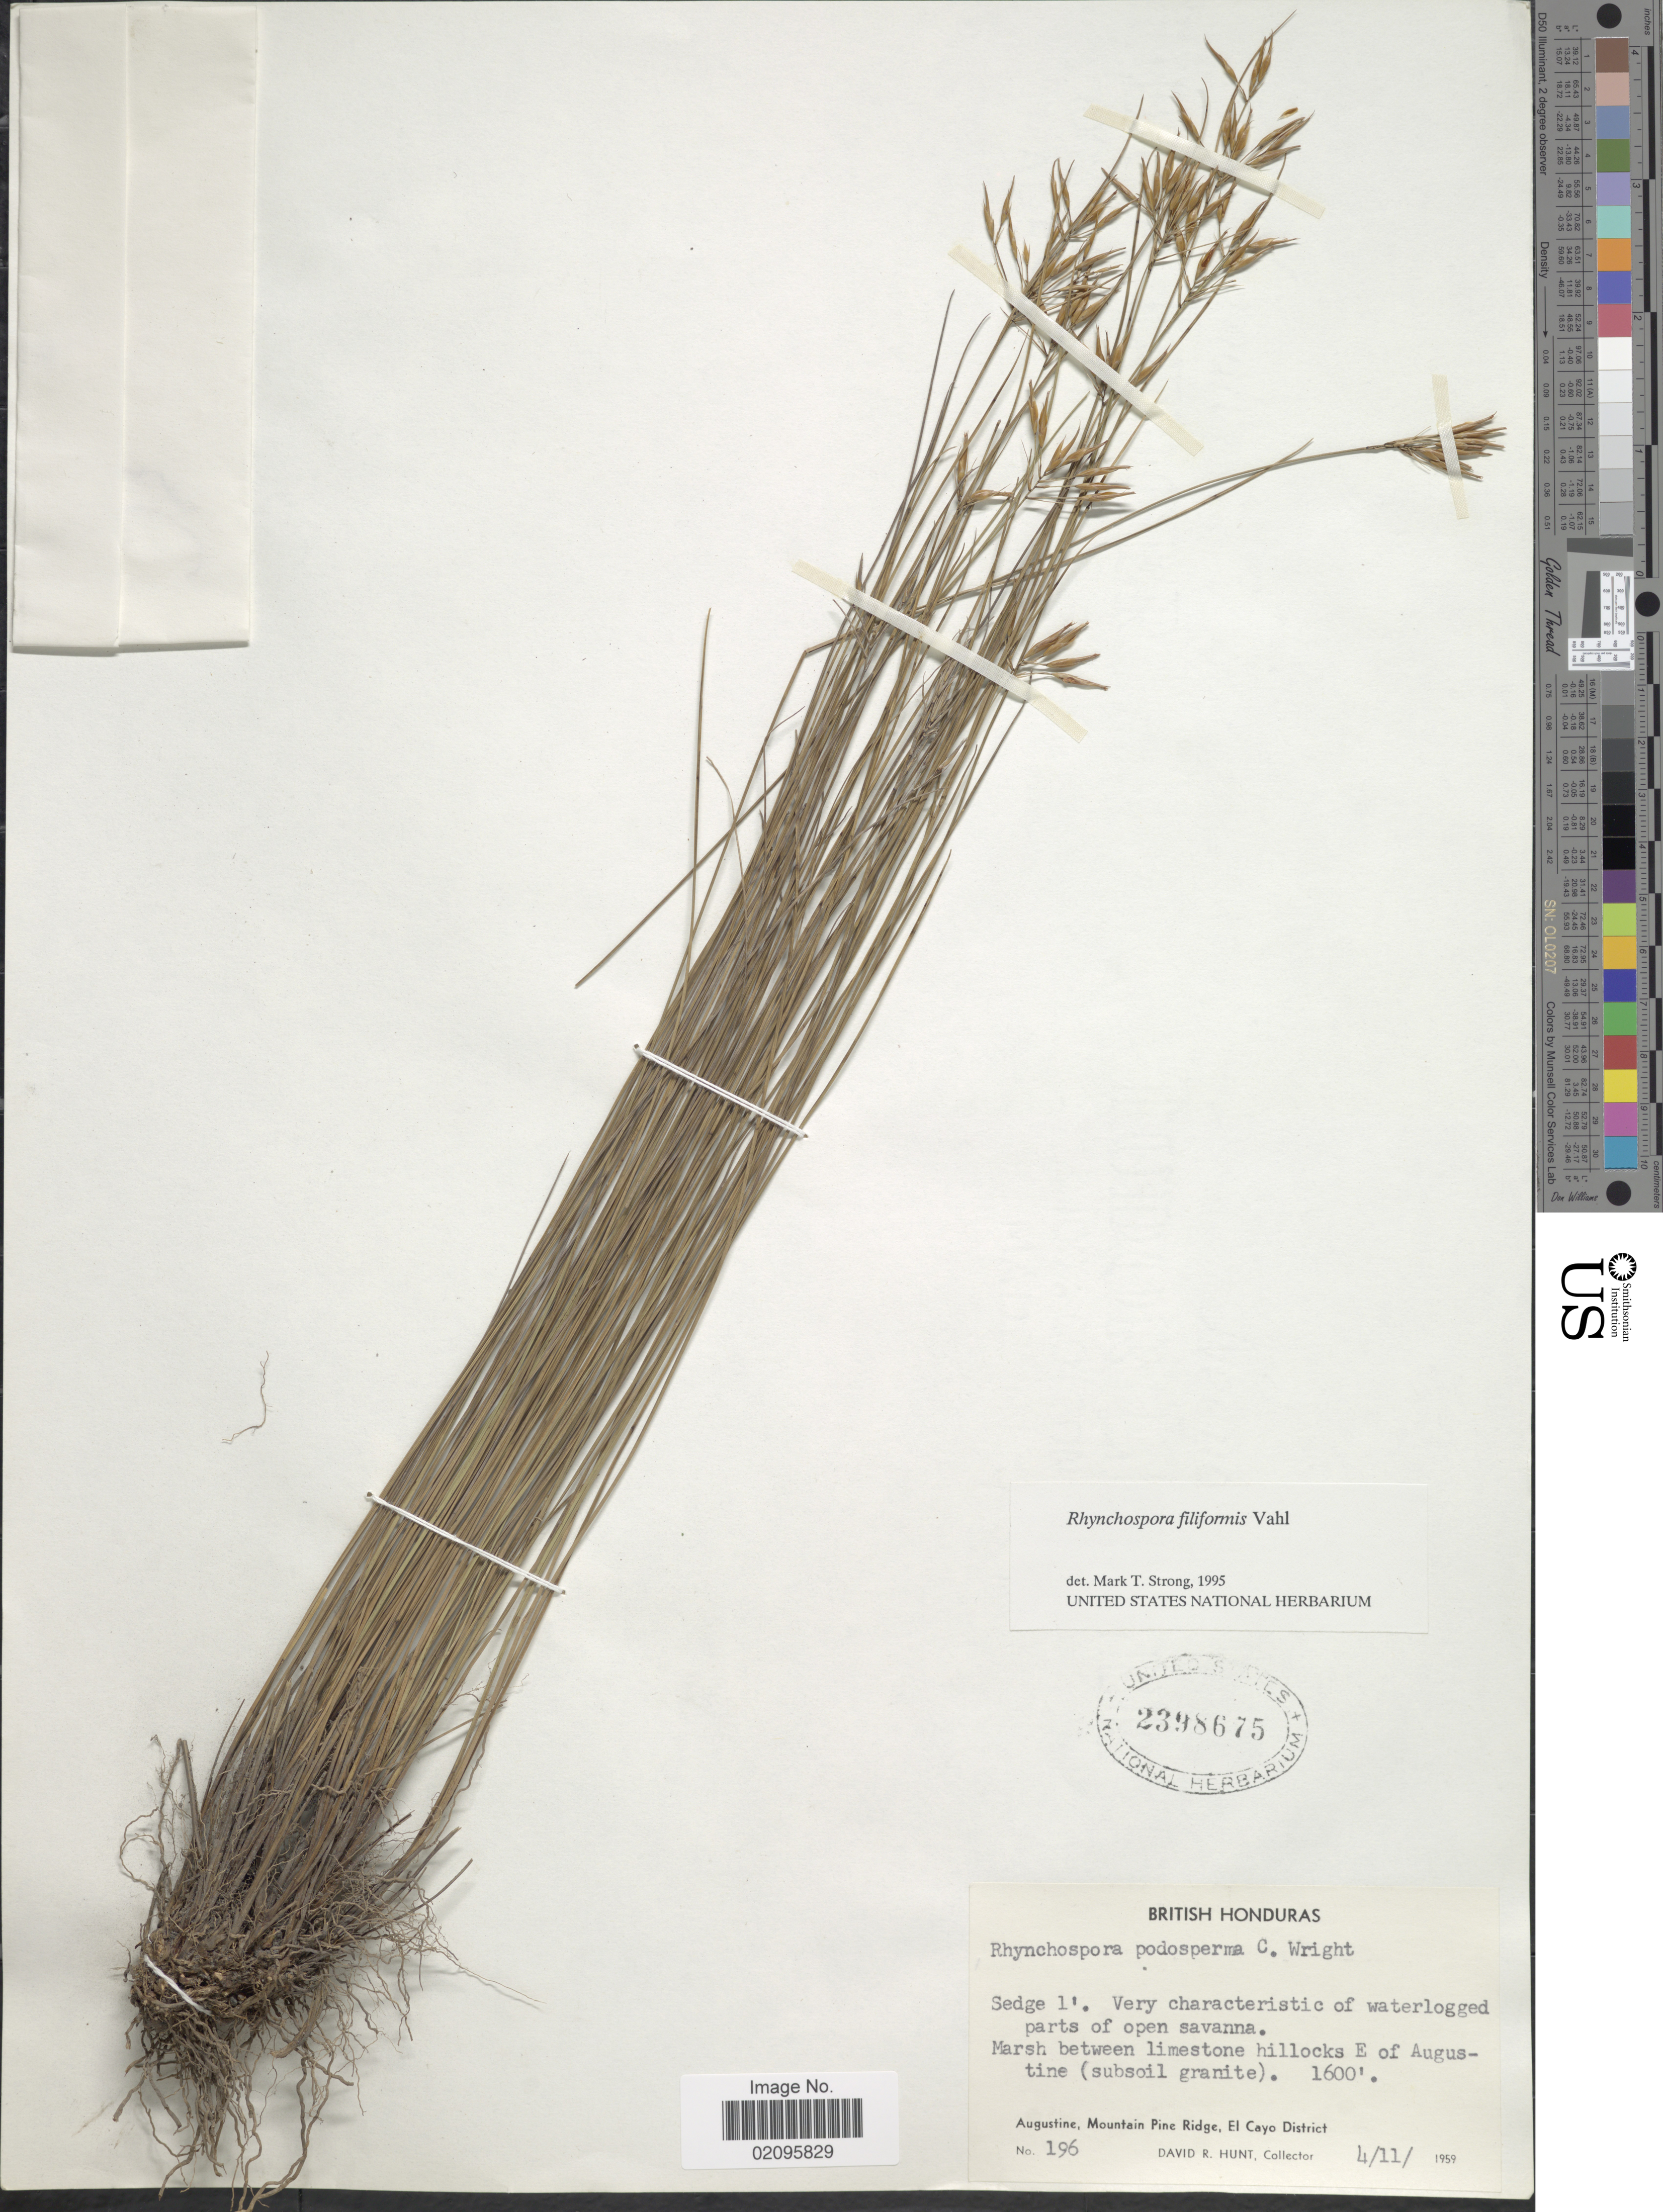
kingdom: Plantae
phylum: Tracheophyta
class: Liliopsida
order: Poales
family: Cyperaceae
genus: Rhynchospora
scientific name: Rhynchospora filiformis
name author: Vahl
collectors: D. R. Hunt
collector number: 196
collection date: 1959-11-04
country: Belize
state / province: Cayo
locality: Marsh between limestone hillocks E of Augustine (subsoil granite), Augustine, Mountain Pine Ridge, El Cayo District.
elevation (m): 488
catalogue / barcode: US 2398675